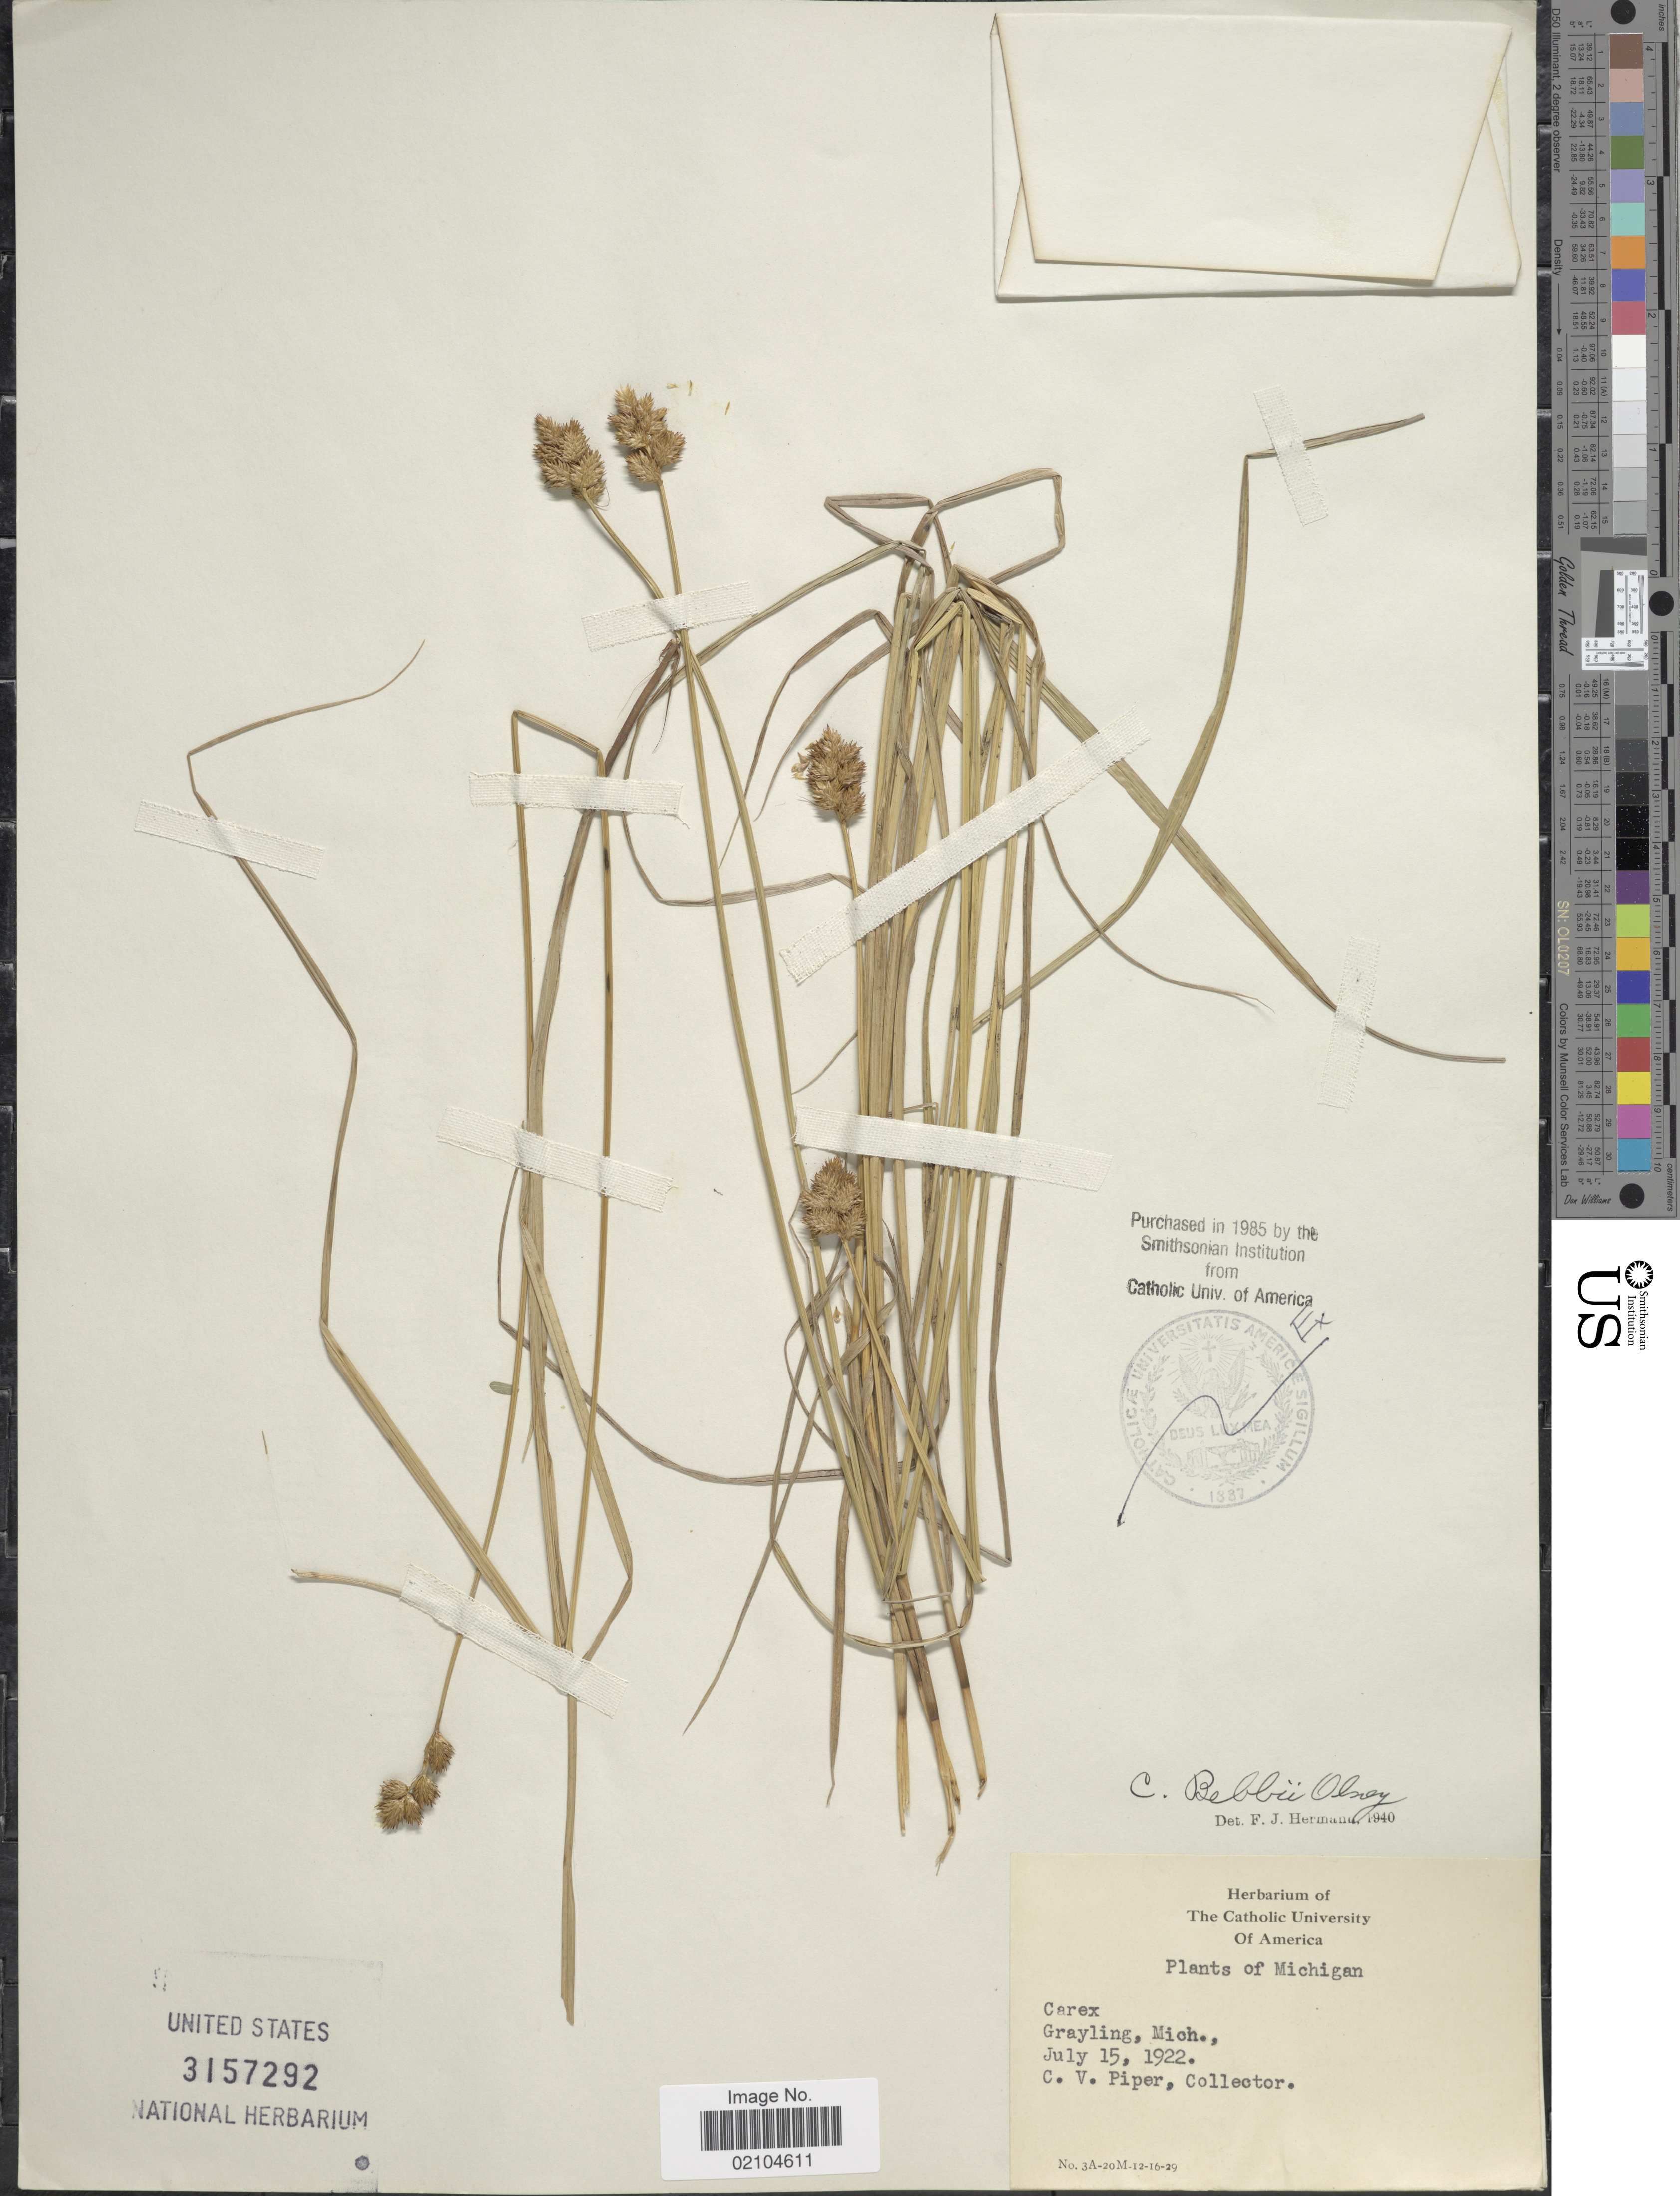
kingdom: Plantae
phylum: Tracheophyta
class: Liliopsida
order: Poales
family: Cyperaceae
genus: Carex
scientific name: Carex bebbii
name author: (L.H. Bailey) Olney ex Fernald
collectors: C. V. Piper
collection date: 1922-07-15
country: United States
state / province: Michigan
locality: Grayling, Mich.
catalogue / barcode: US 3157292